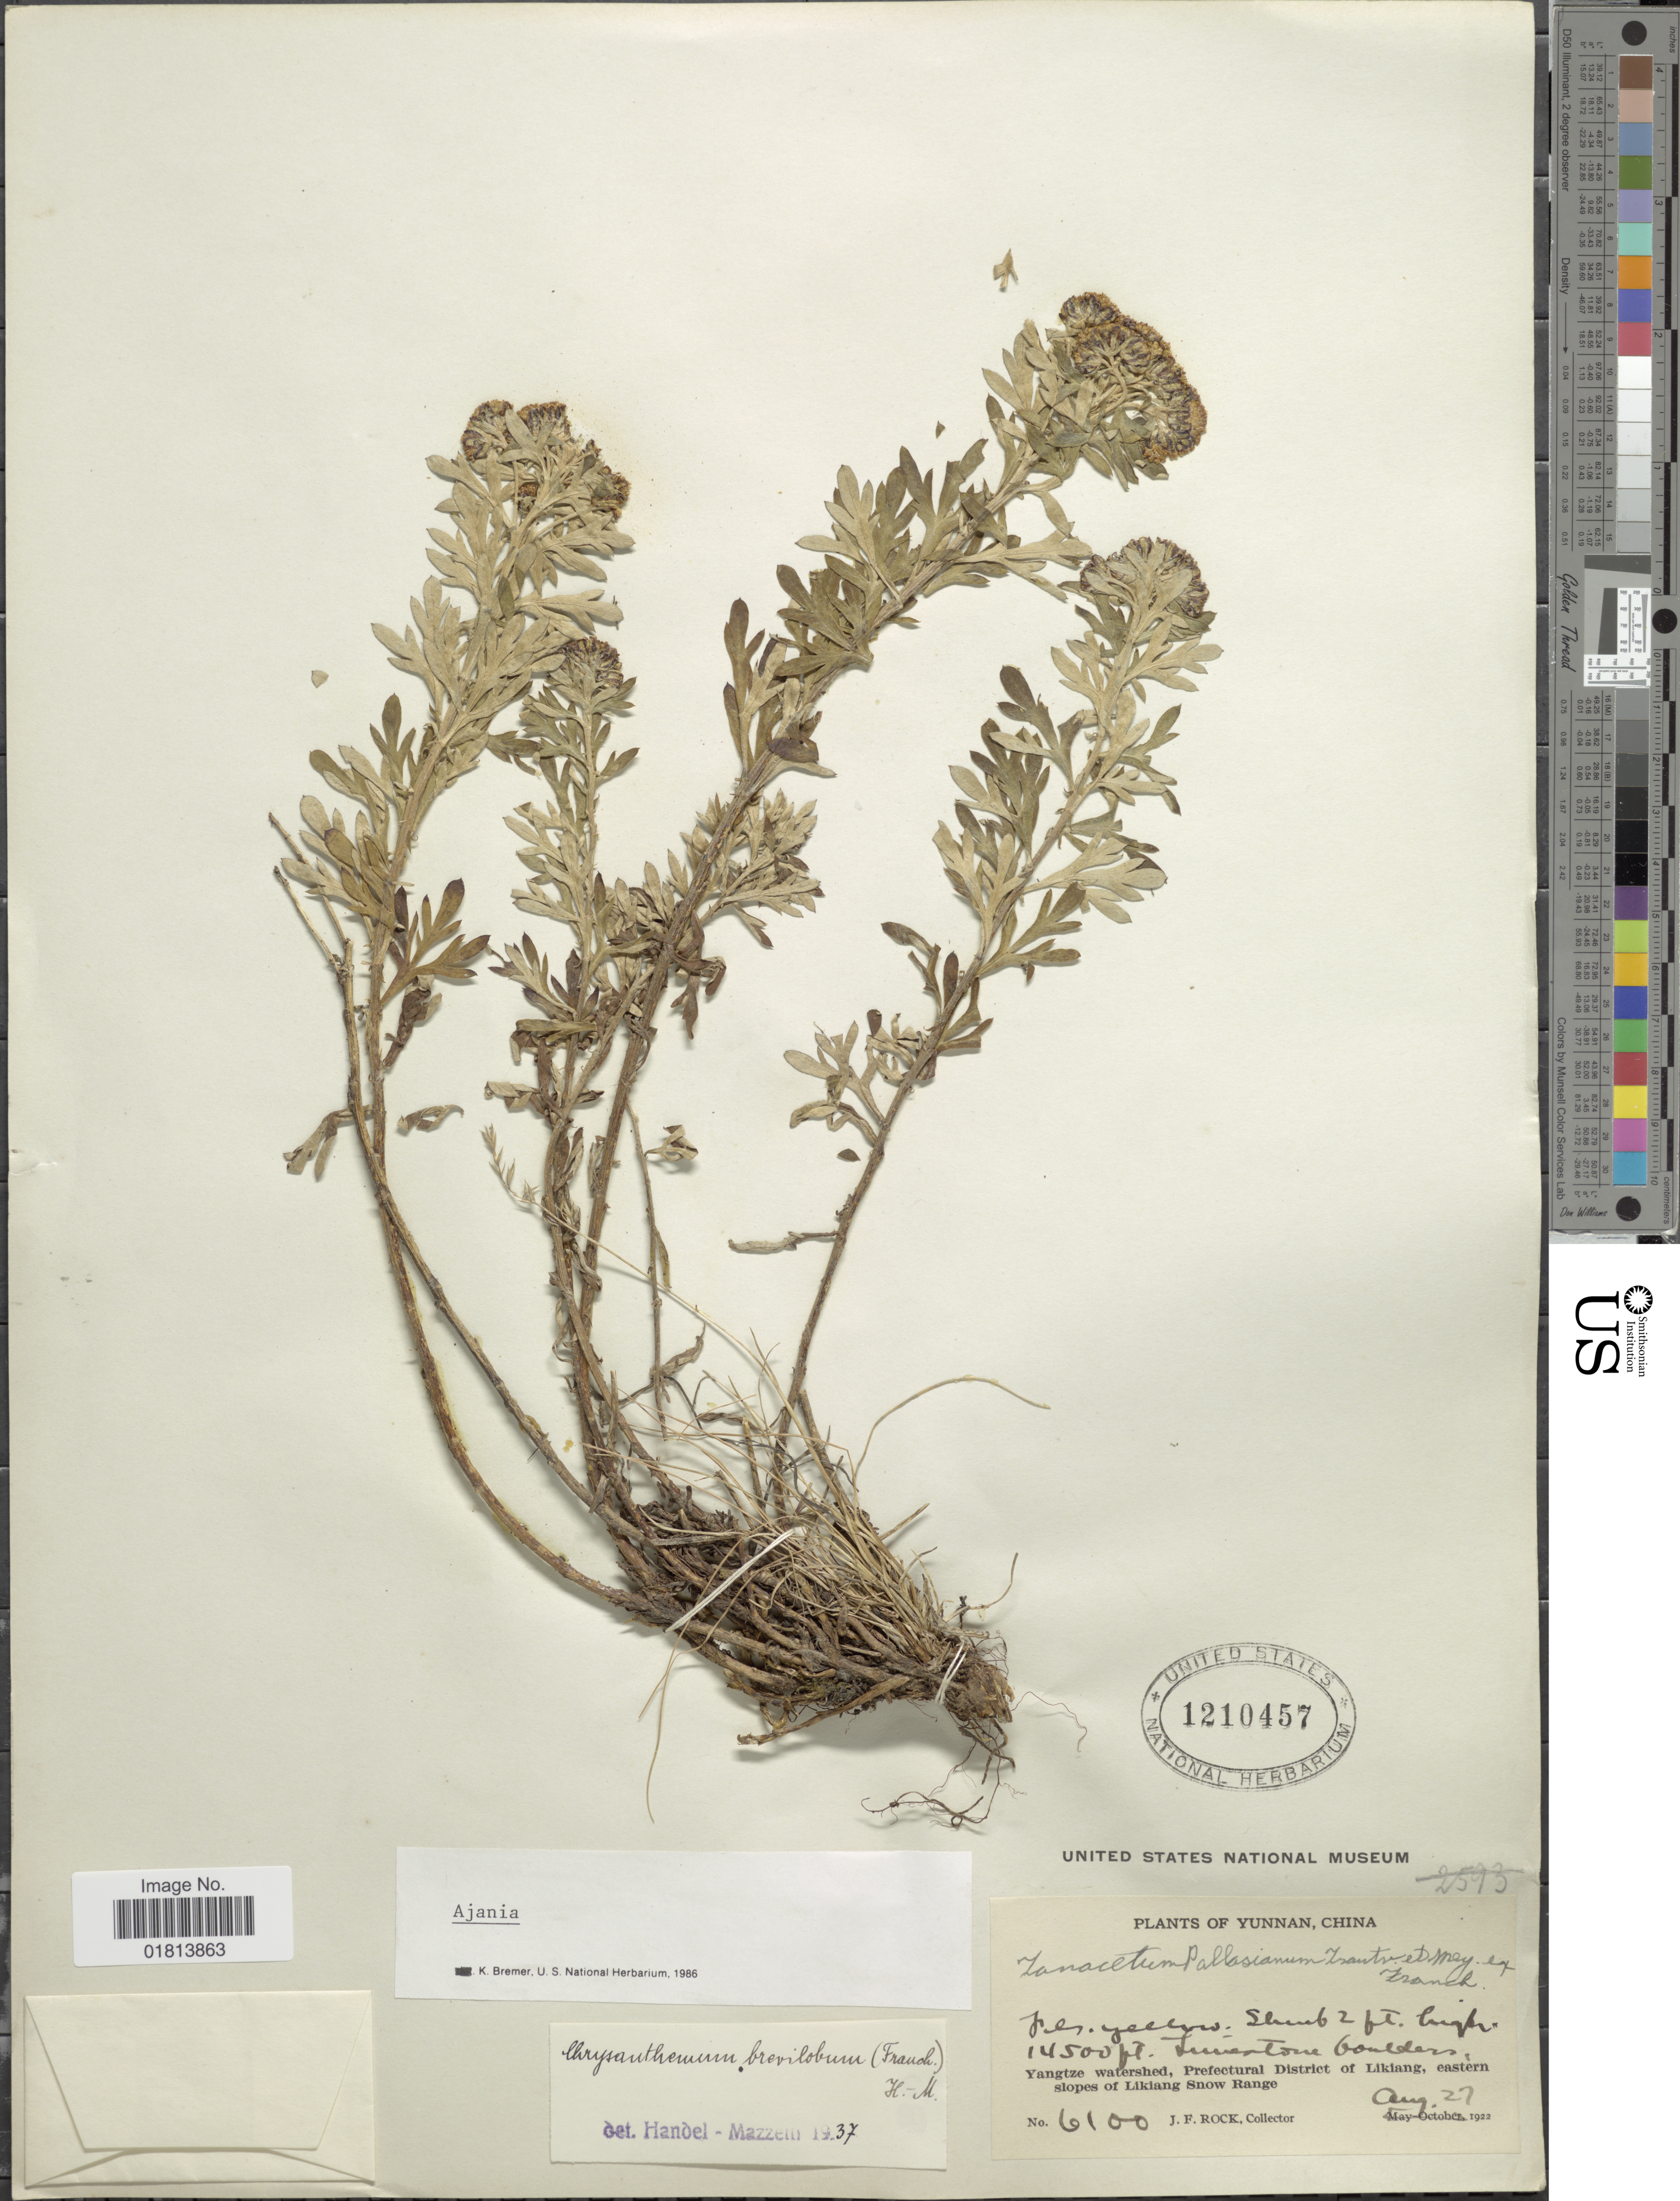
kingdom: Plantae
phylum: Tracheophyta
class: Magnoliopsida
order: Asterales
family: Asteraceae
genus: Ajania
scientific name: Ajania breviloba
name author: (Franch. ex Hand.-Mazz.) Y. Ling & C. Shih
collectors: J. Rock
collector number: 6100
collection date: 1922-08-27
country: China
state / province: Yunnan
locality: Yangtze watershed, Prefectural District of Likiang, eastern slopes of Likiang Snow Range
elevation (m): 4420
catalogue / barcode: US 1210457